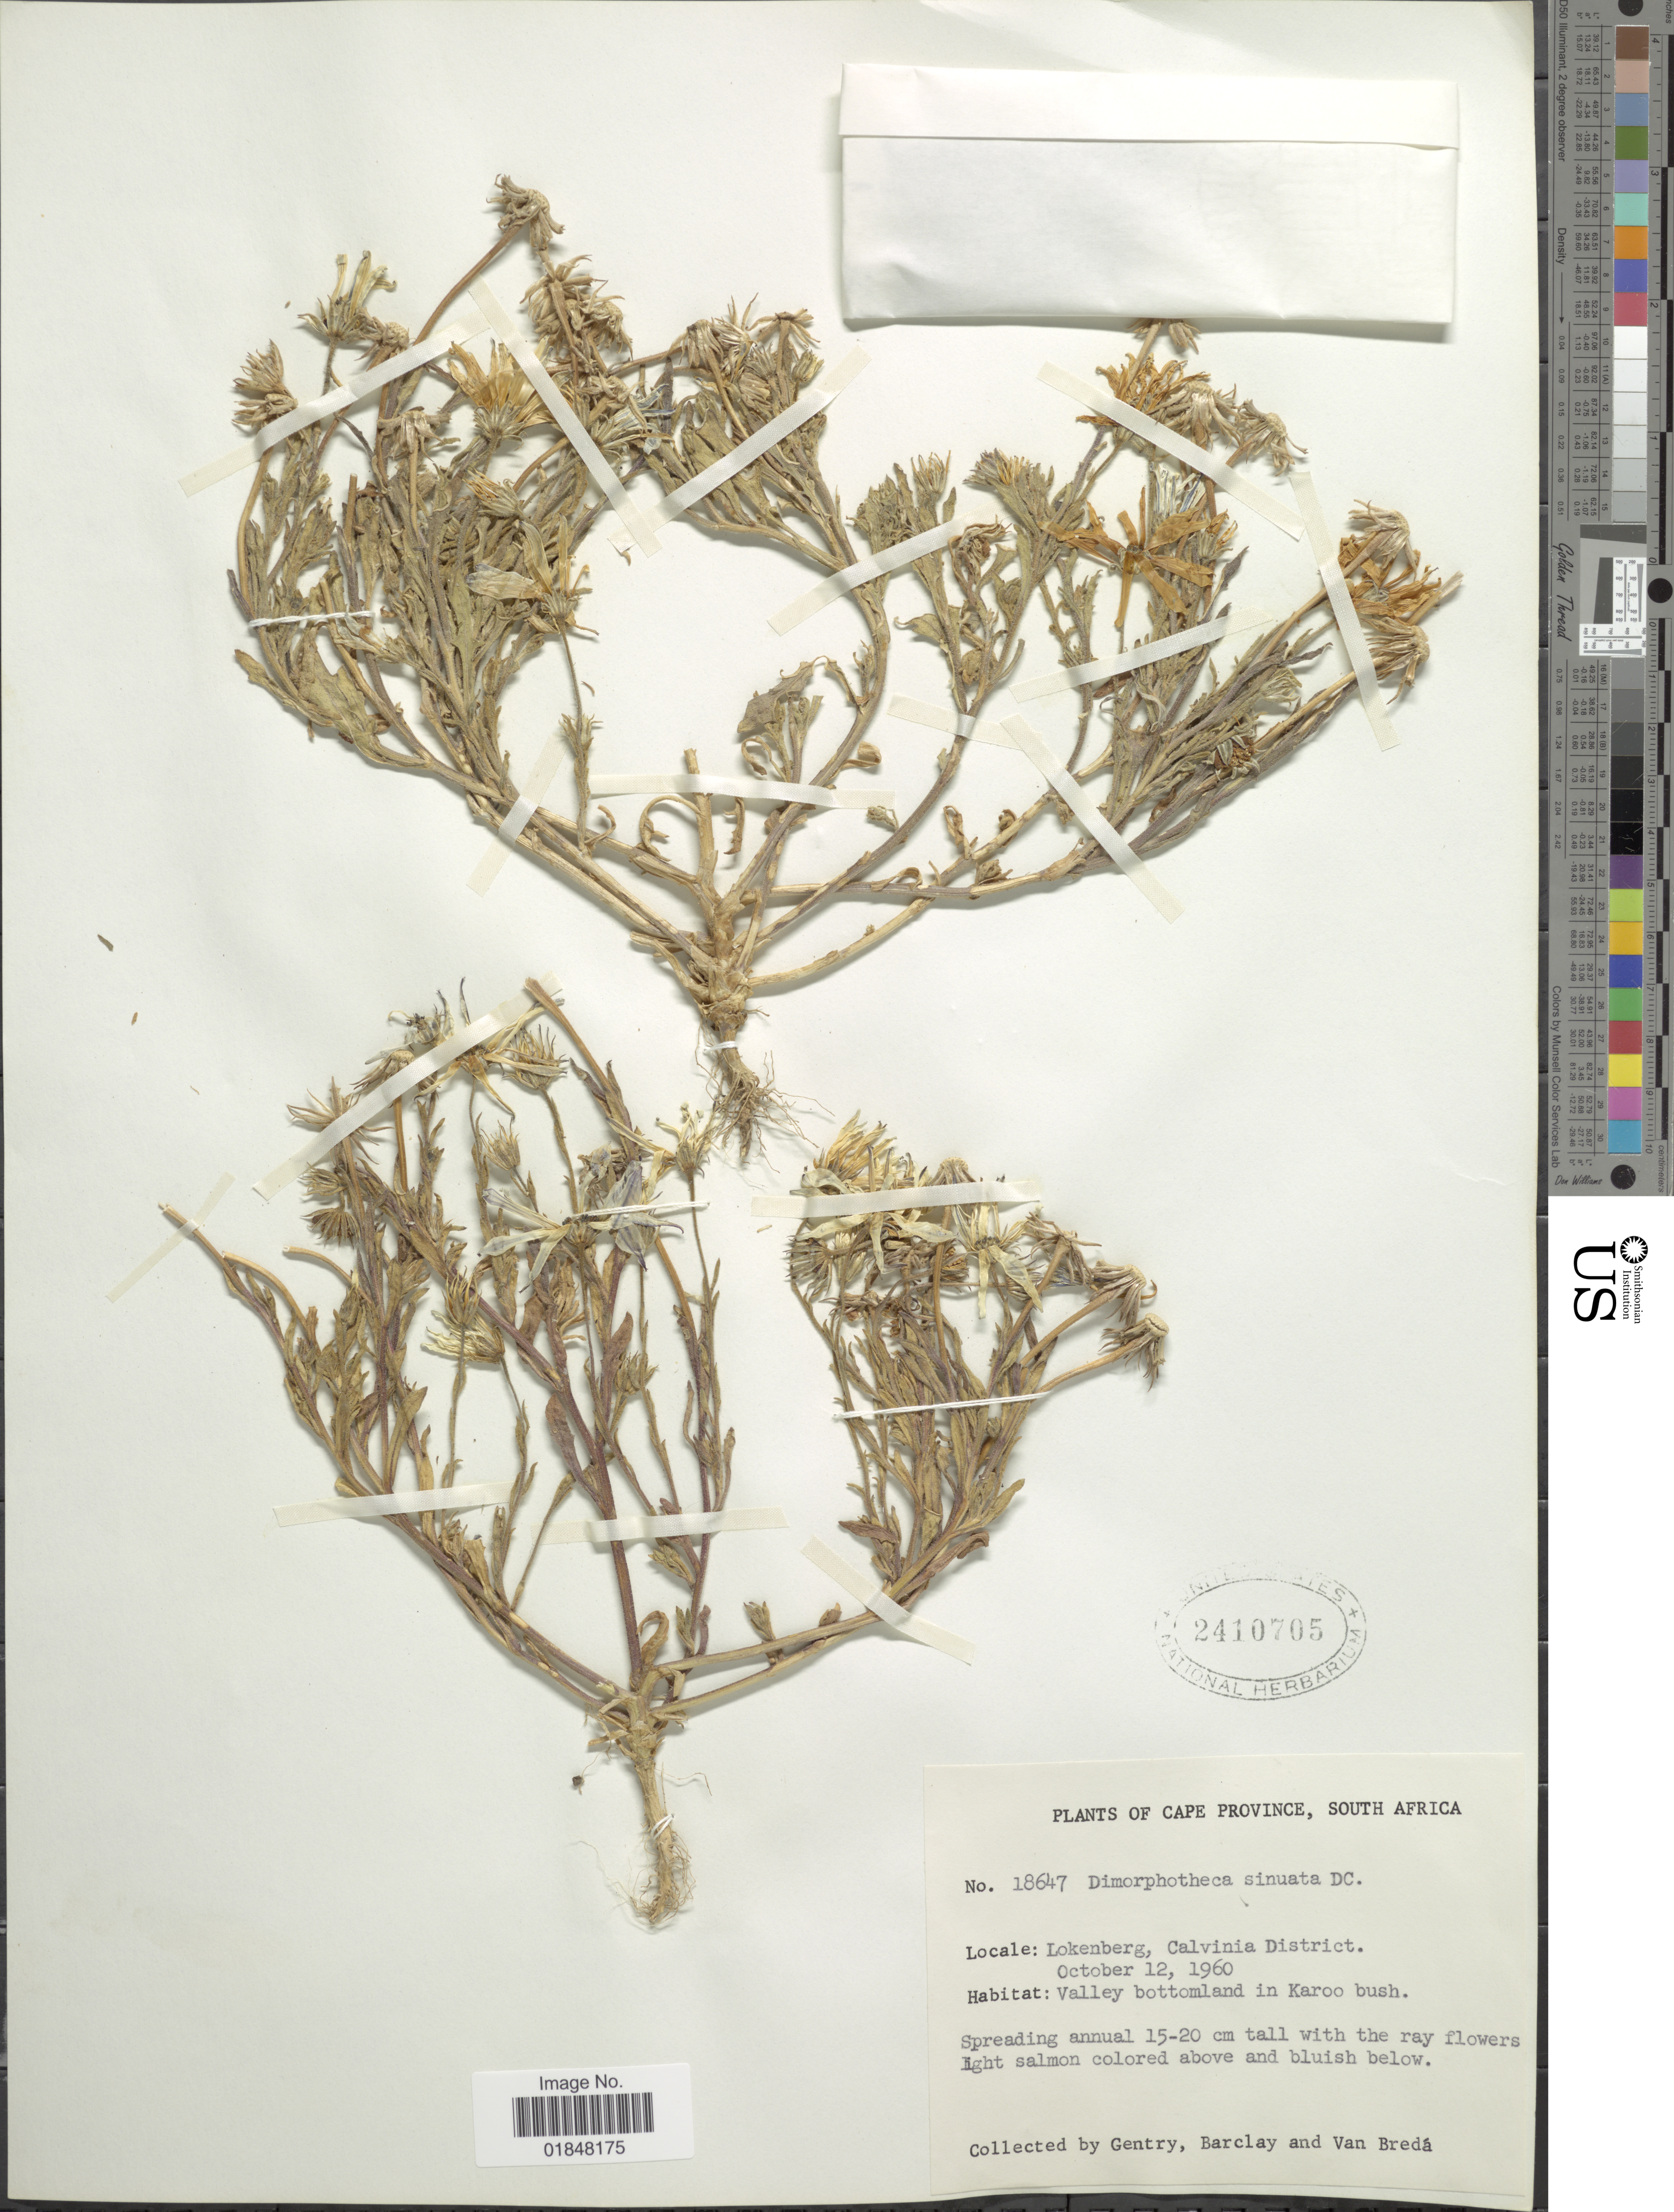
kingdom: Plantae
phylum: Tracheophyta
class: Magnoliopsida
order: Asterales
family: Asteraceae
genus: Dimorphotheca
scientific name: Dimorphotheca sinuata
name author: DC.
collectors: Gentry, --, -- Barclay & P. Van Breda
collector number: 18647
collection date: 1960-10-12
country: South Africa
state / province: Northern Cape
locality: Lokenberg, Calvinia District, Valley bottomland in Karoo bush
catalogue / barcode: US 2410705